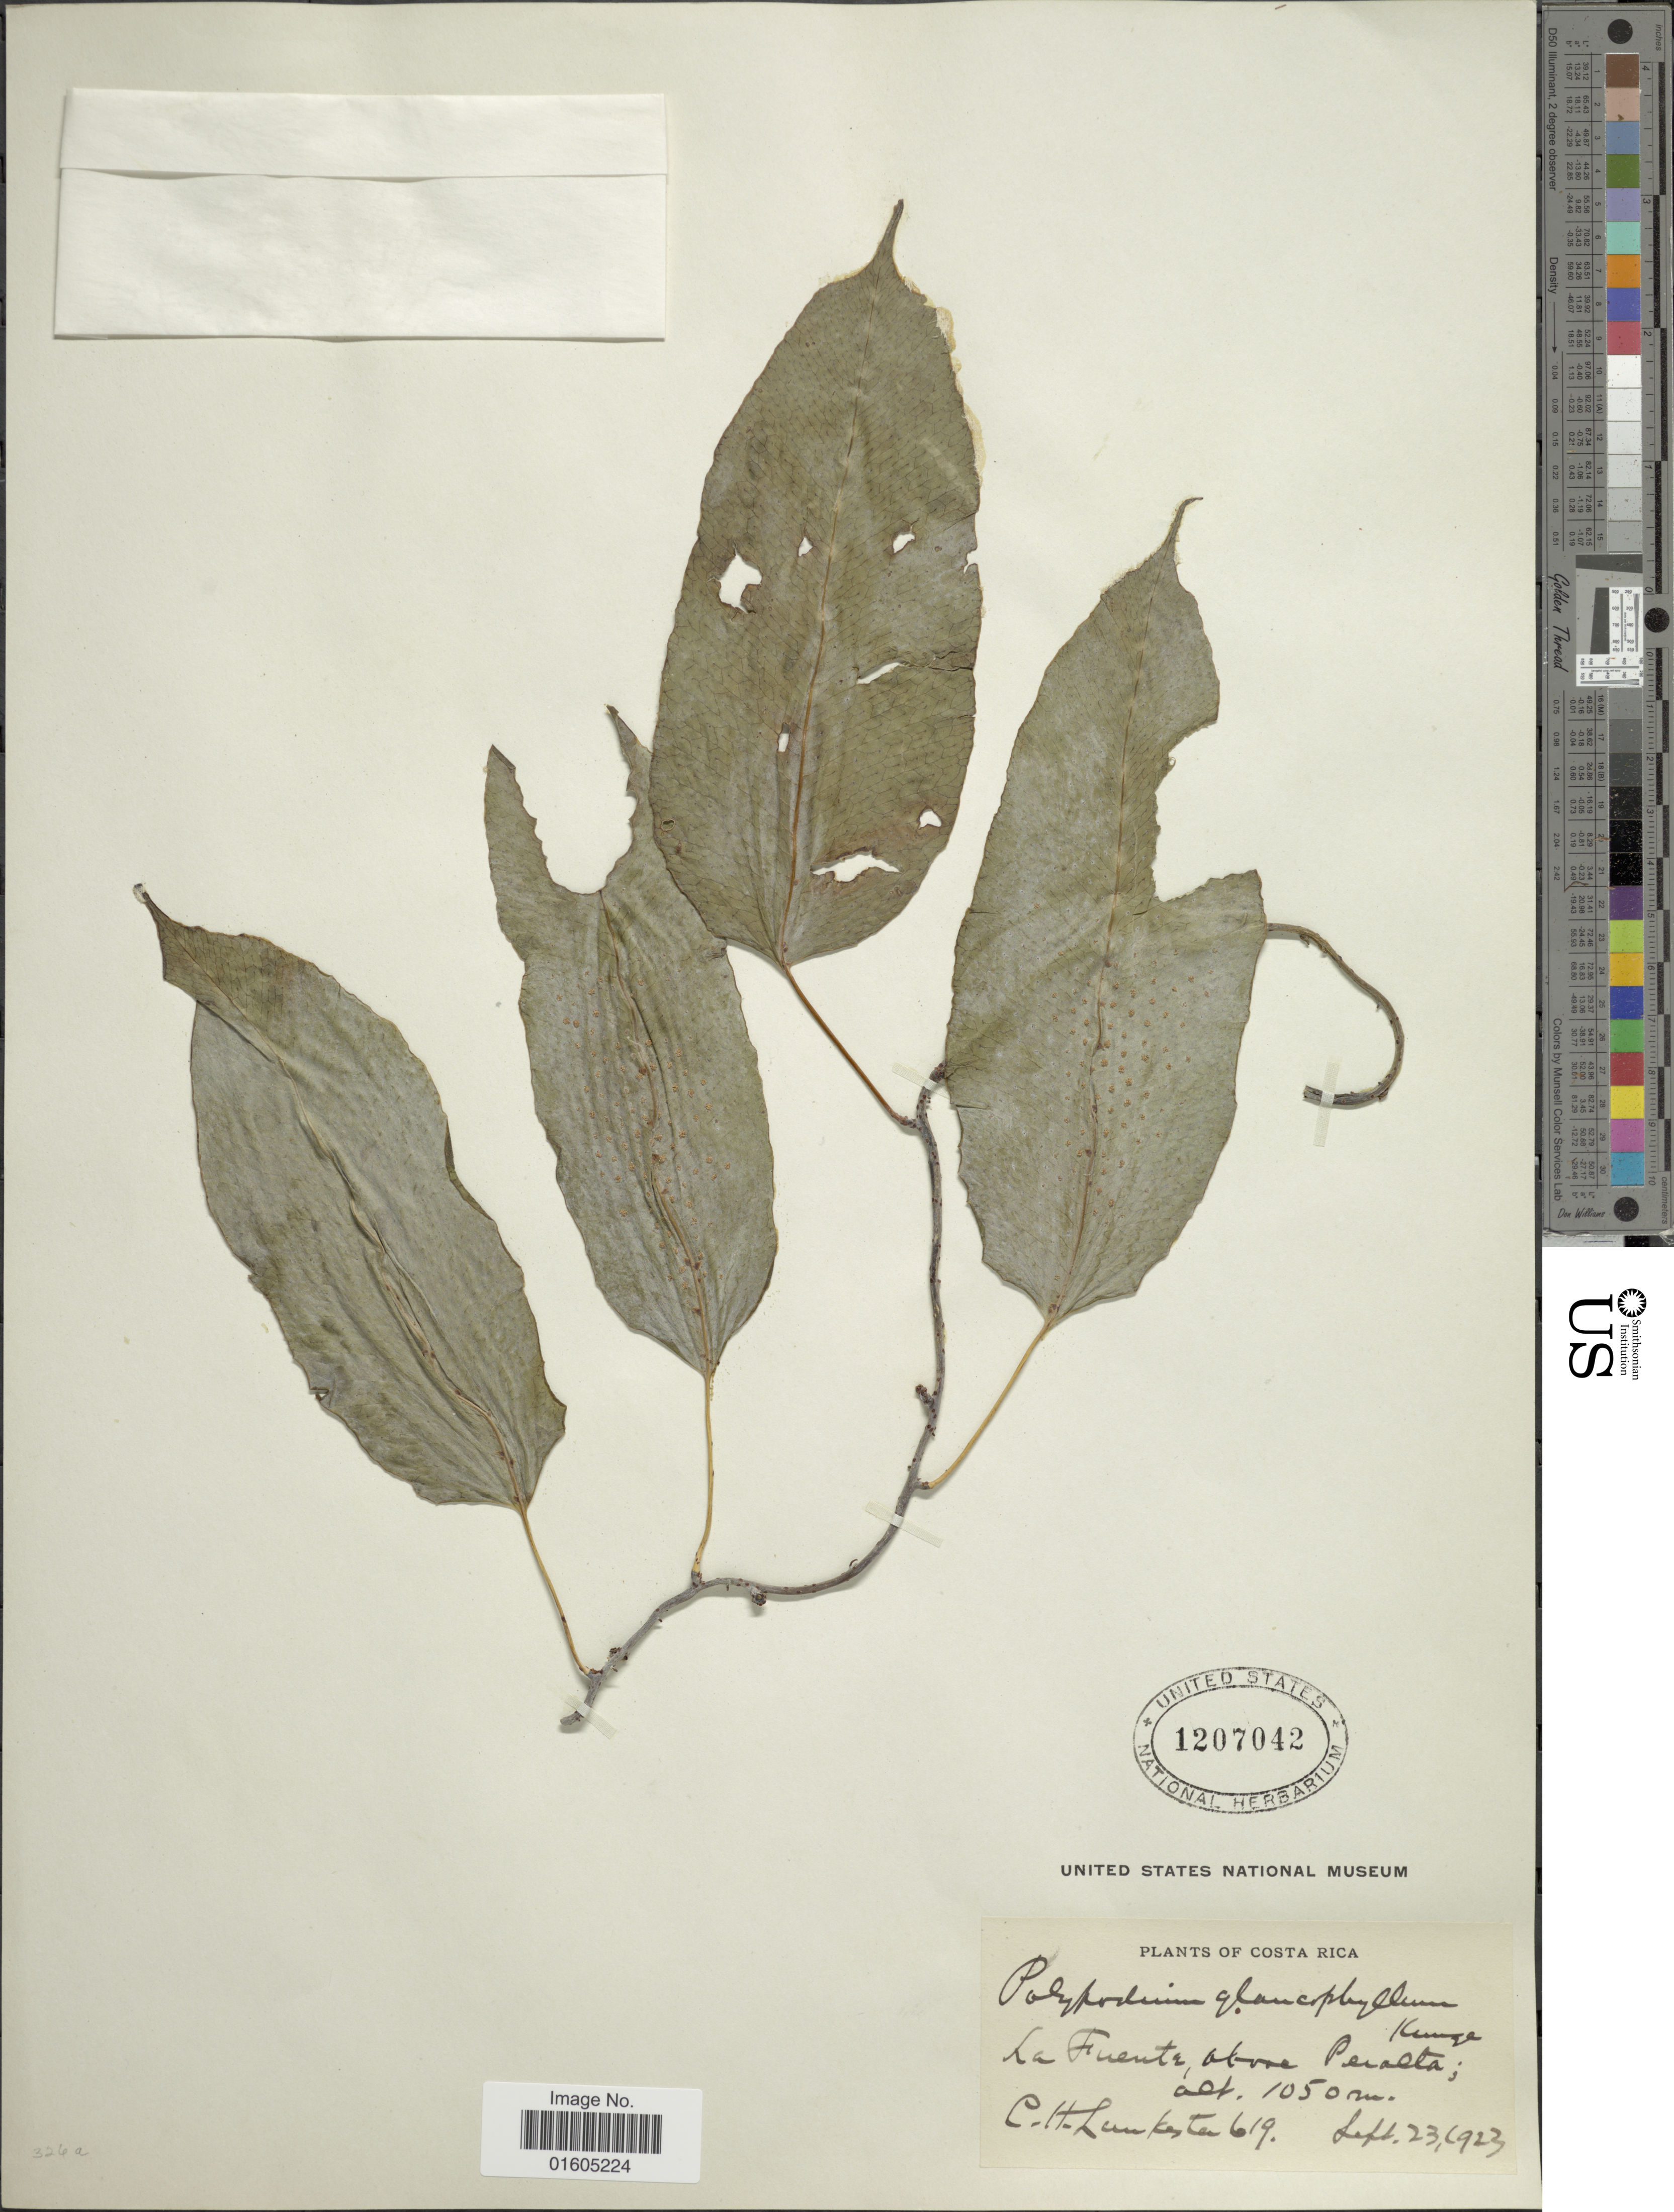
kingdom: Plantae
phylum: Tracheophyta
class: Polypodiopsida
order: Polypodiales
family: Polypodiaceae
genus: Serpocaulon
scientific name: Serpocaulon levigatum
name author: (Cav.) A.R. Sm.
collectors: C. H. Lankester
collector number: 619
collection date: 1923-09-23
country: Costa Rica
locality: La Fuente, above Peralta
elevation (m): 1050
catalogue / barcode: US 1207042